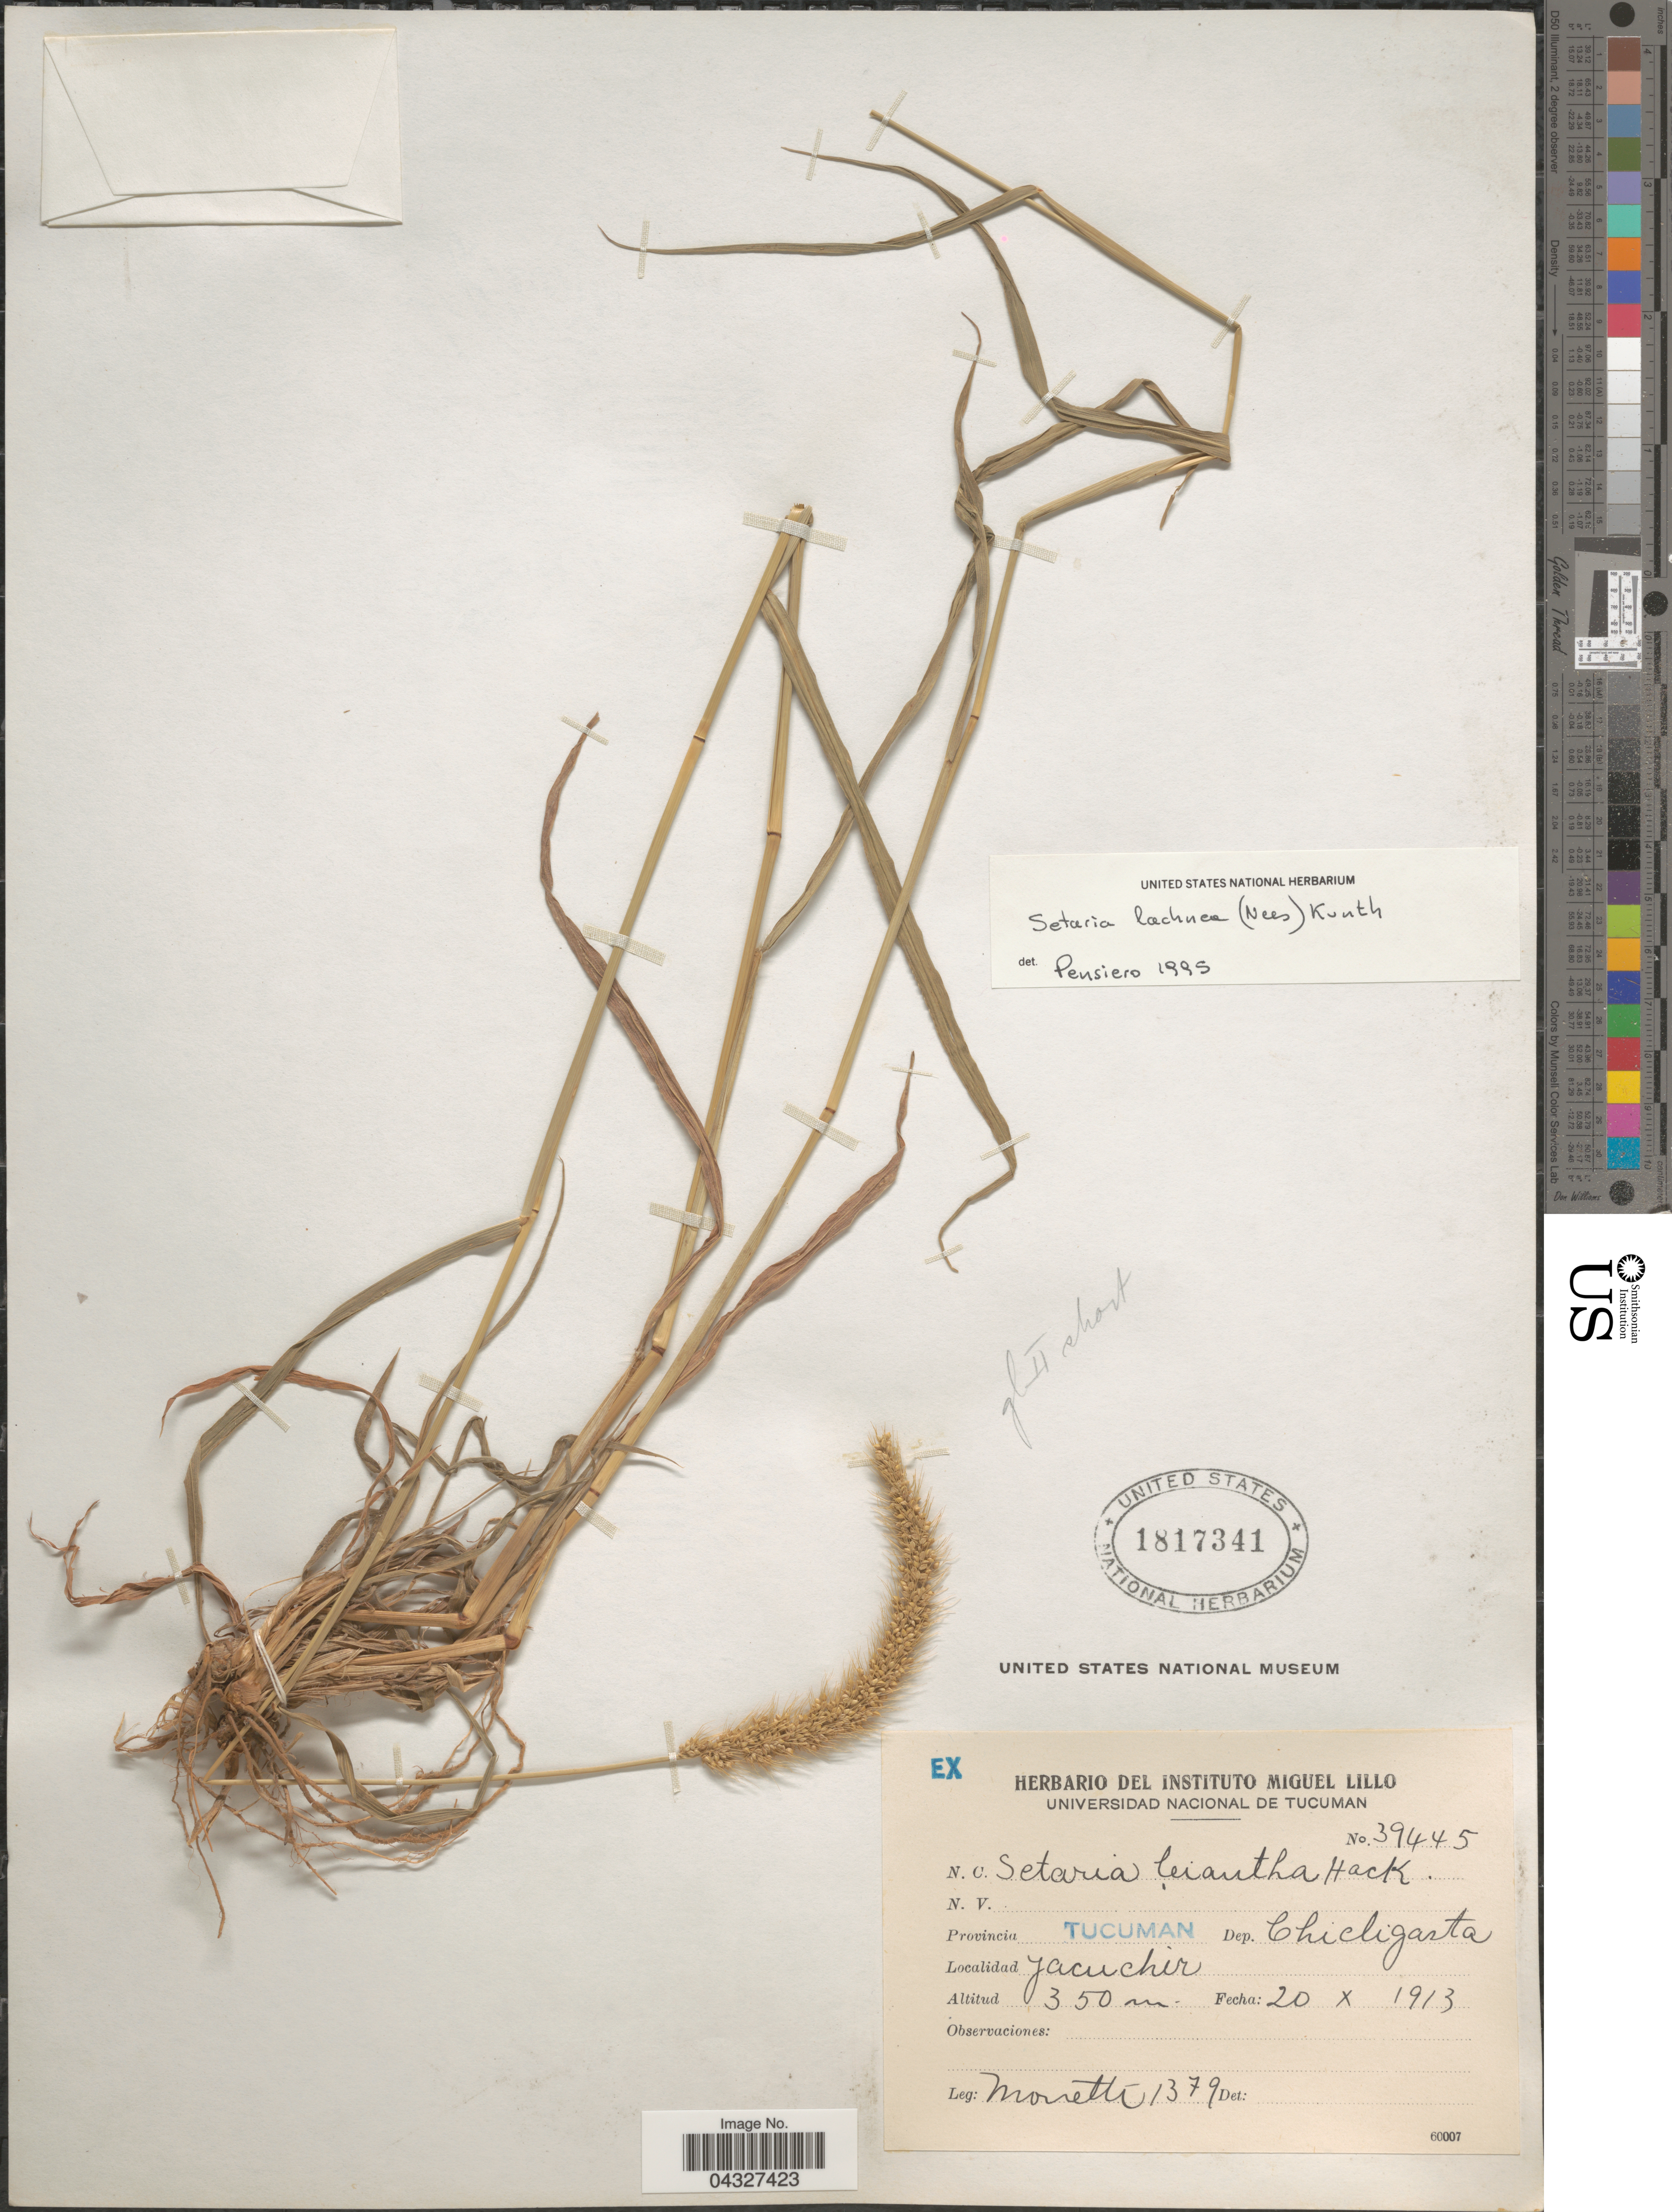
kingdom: Plantae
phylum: Tracheophyta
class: Liliopsida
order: Poales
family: Poaceae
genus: Setaria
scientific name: Setaria lachnea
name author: (Nees) Kunth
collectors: -. Moretti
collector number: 1379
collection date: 1913-10-20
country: Argentina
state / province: Tucuman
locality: Provincia Tucuman. Dep. Chicligarta. Jacuchir.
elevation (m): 350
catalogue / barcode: US 1817341